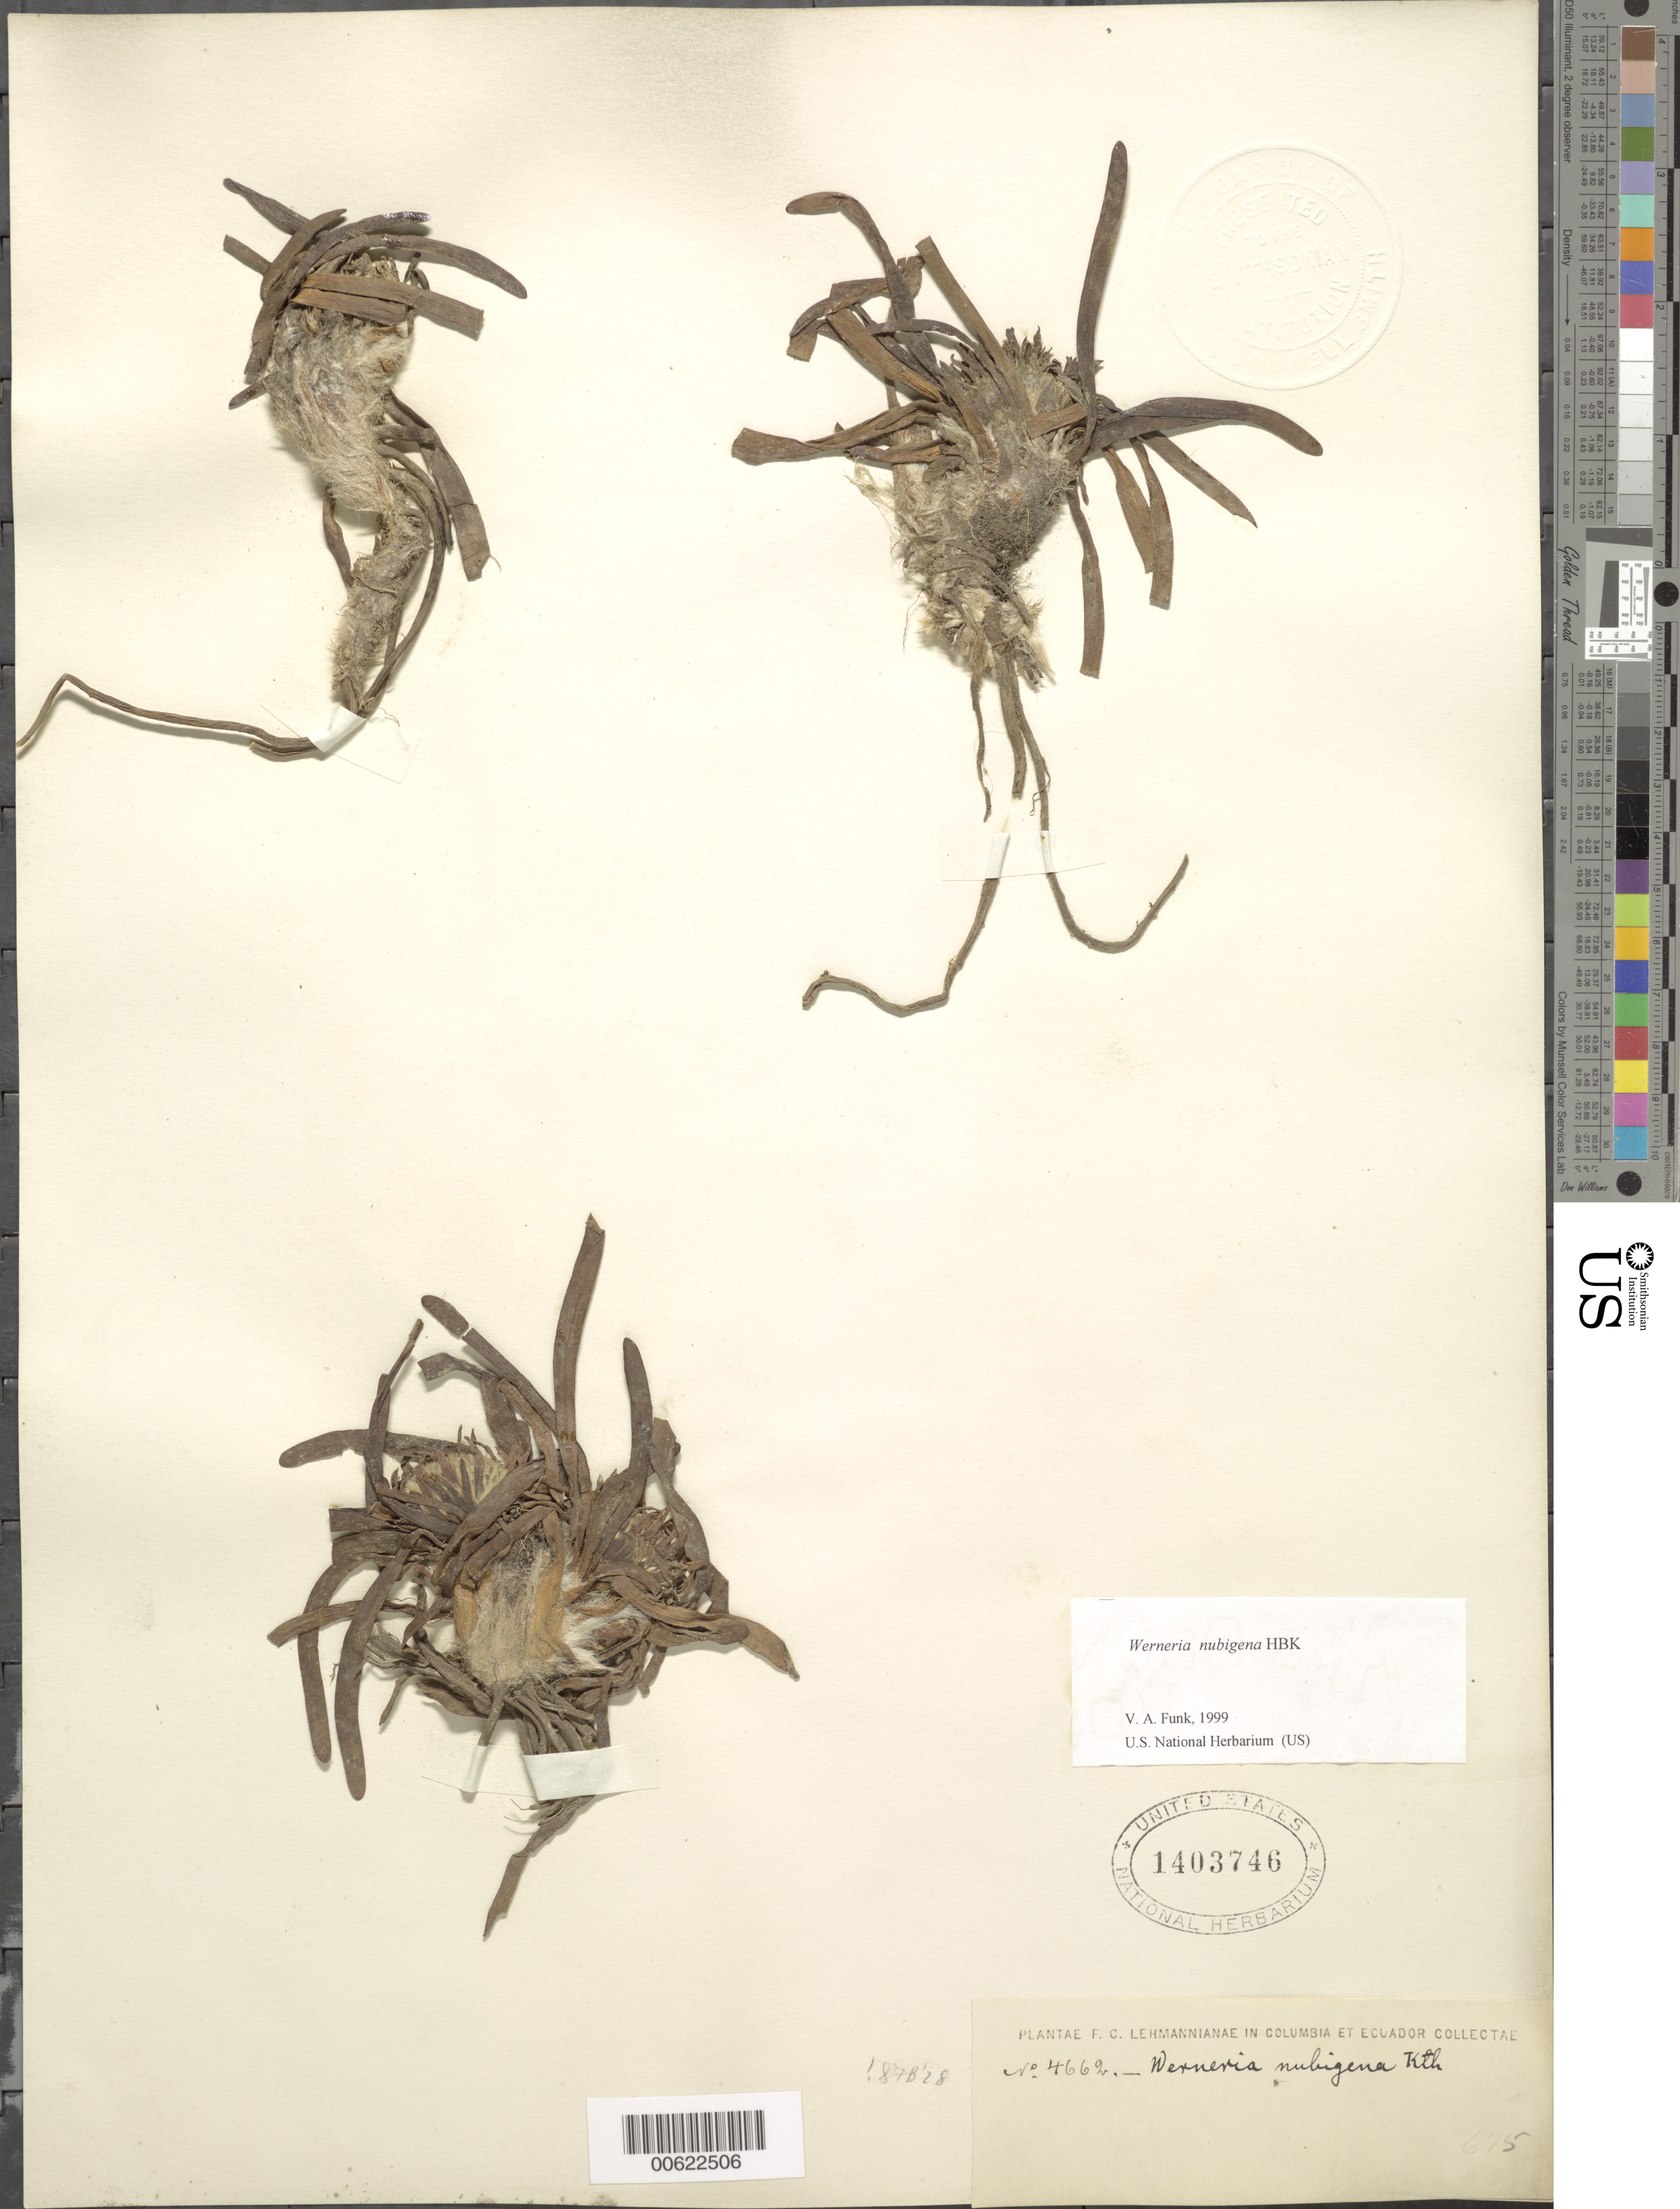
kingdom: Plantae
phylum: Tracheophyta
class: Magnoliopsida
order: Asterales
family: Asteraceae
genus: Werneria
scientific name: Werneria nubigena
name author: Kunth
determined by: Funk, Vicki A., (BOT), Smithsonian Institution - National Museum of Natural History (UNITED STATES)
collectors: F. C. Lehmann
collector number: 4662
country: Ecuador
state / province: Pichincha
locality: Páramo de Mojanda near Otatoba [VF handwriting says "Imbaburo" (sic)]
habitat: Páramo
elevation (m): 3600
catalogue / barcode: US 1403746